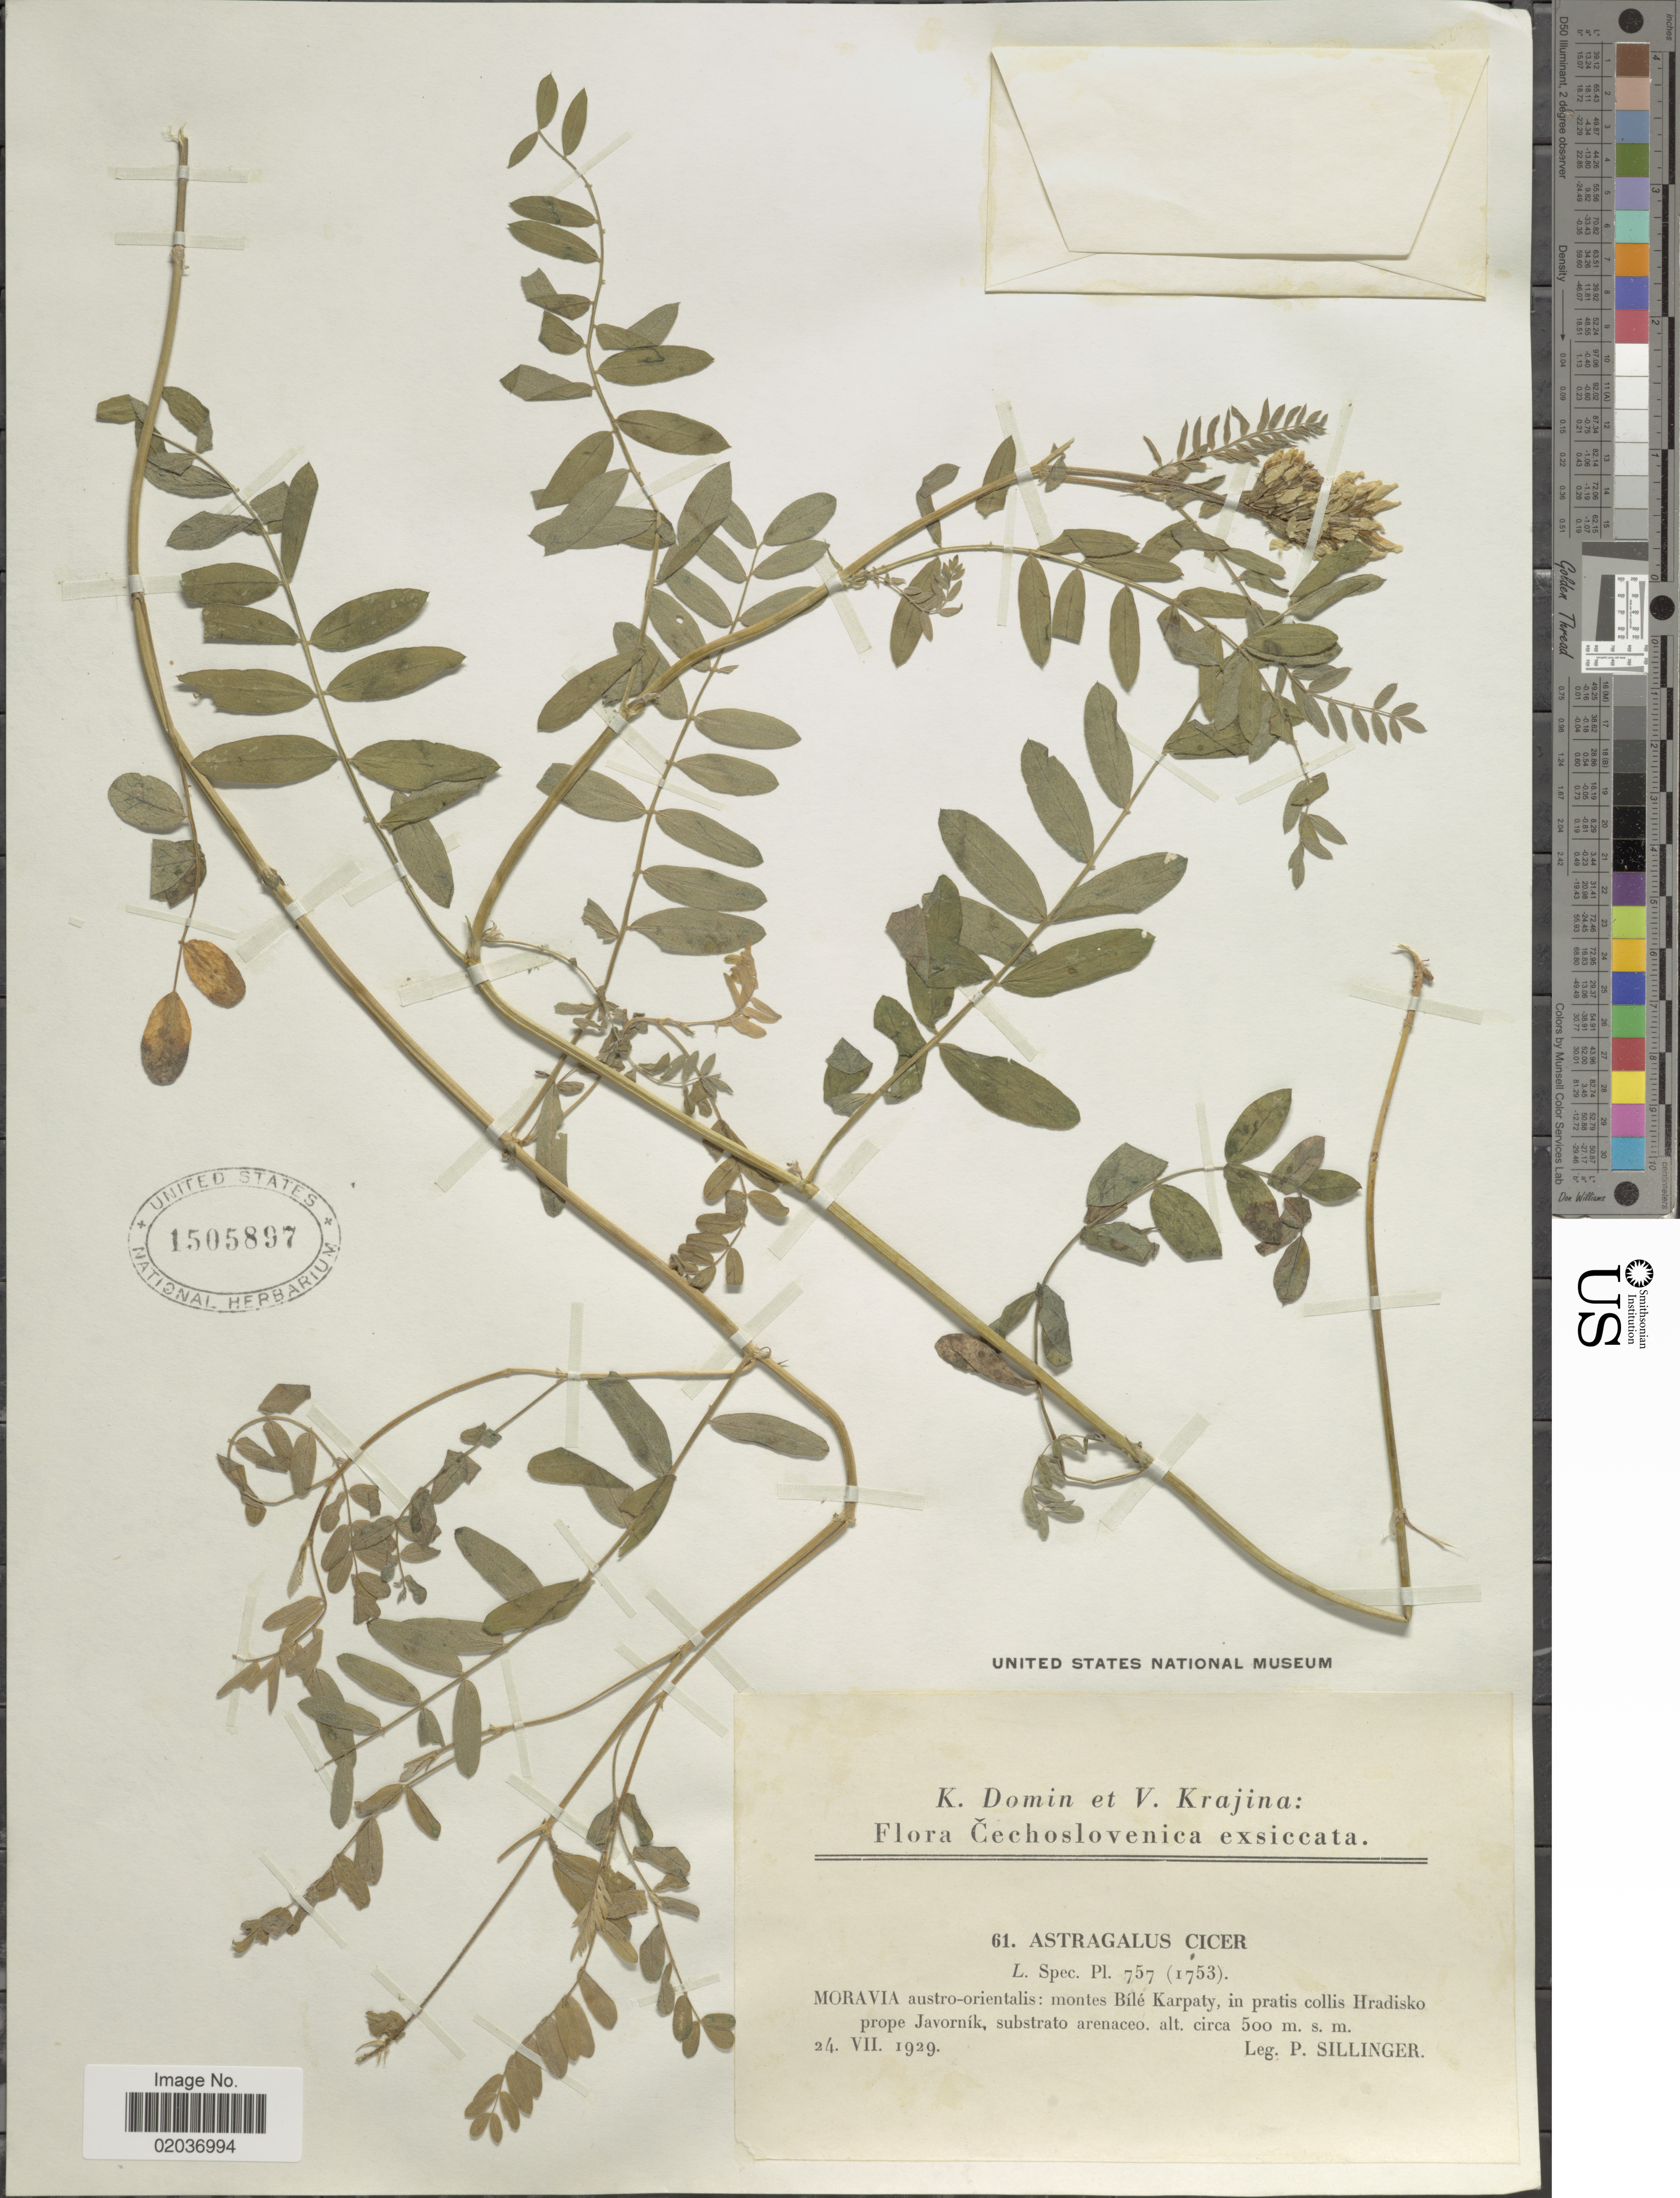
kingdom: Plantae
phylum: Tracheophyta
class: Magnoliopsida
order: Fabales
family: Fabaceae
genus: Astragalus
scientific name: Astragalus cicer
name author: L.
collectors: P. Sillinger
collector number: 61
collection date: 1929-07-24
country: Slovenia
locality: Cechoslovenica. Moravia austro-orientalis: montes Bílé Karpaty, in pratis collis Hradisko prope Javorník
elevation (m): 500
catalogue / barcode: US 1505897